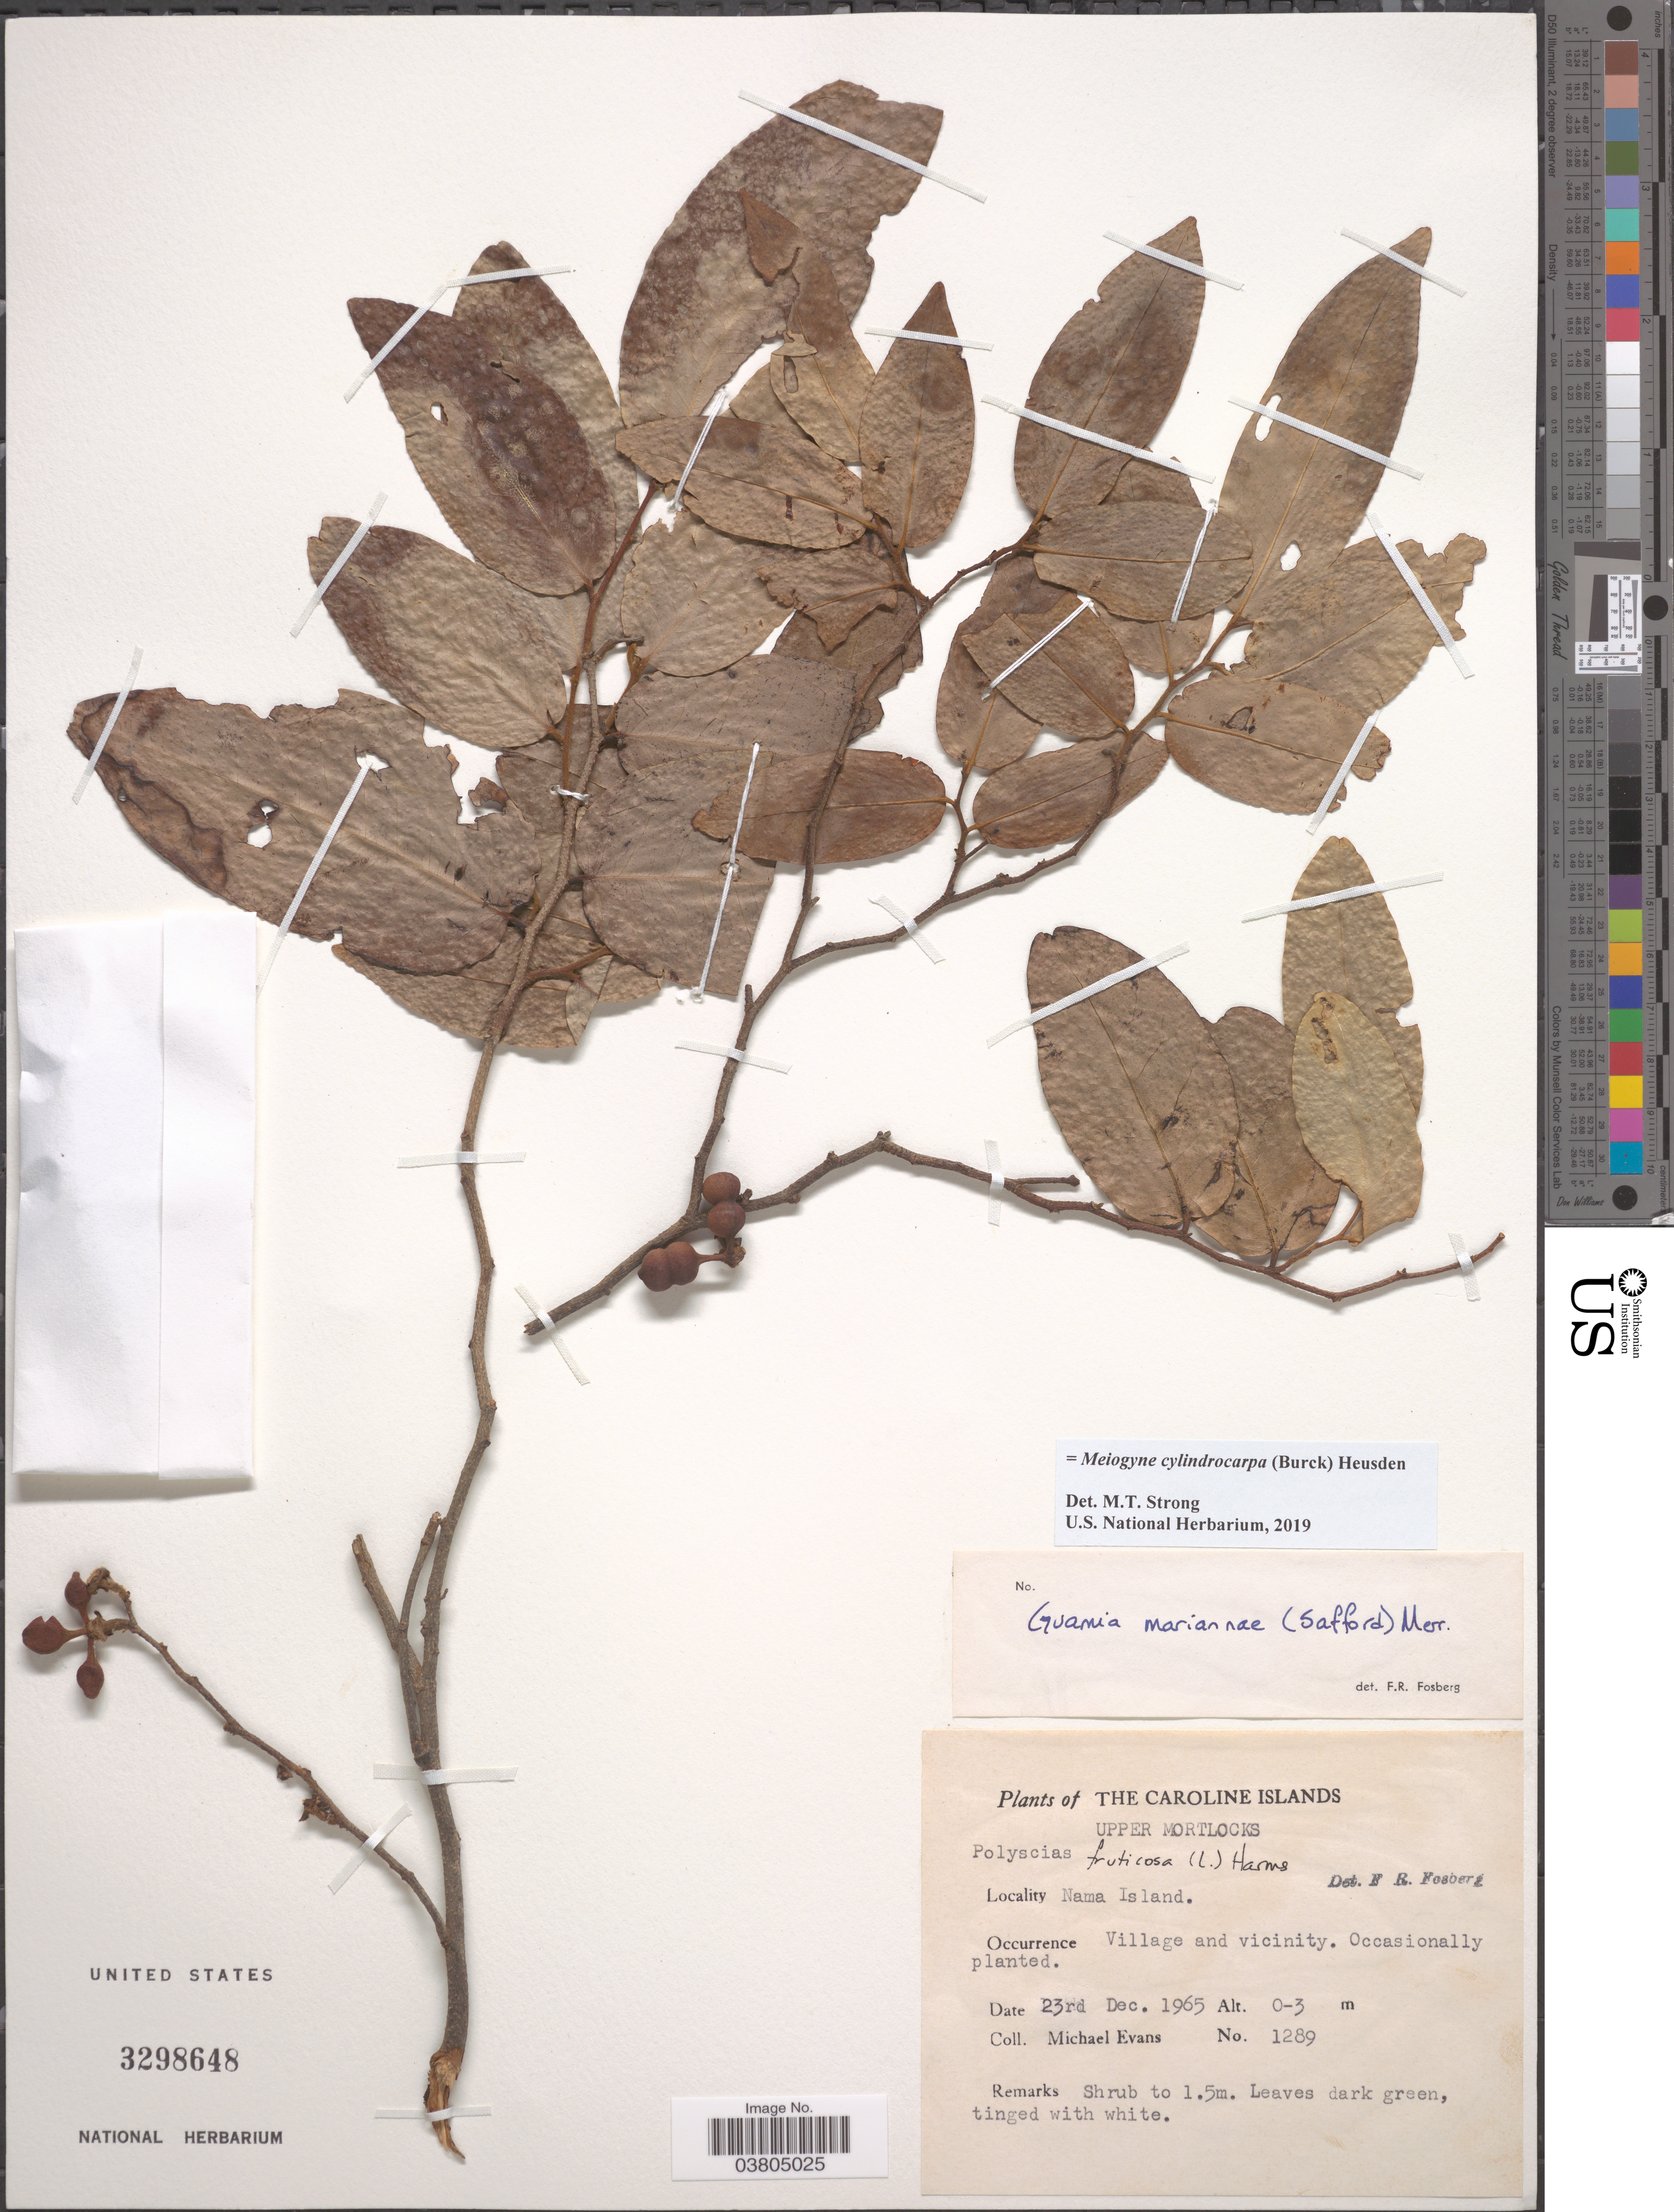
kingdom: Plantae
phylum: Tracheophyta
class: Magnoliopsida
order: Magnoliales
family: Annonaceae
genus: Meiogyne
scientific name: Meiogyne cylindrocarpa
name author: (Burck) Van Huesden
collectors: M. Evans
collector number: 1289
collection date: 1965-12-23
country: Micronesia, Federated States of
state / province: Truk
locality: Caroline Islands. Upper Mortlocks. Nama Island. Village and vicinity.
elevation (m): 0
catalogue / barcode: US 3298648